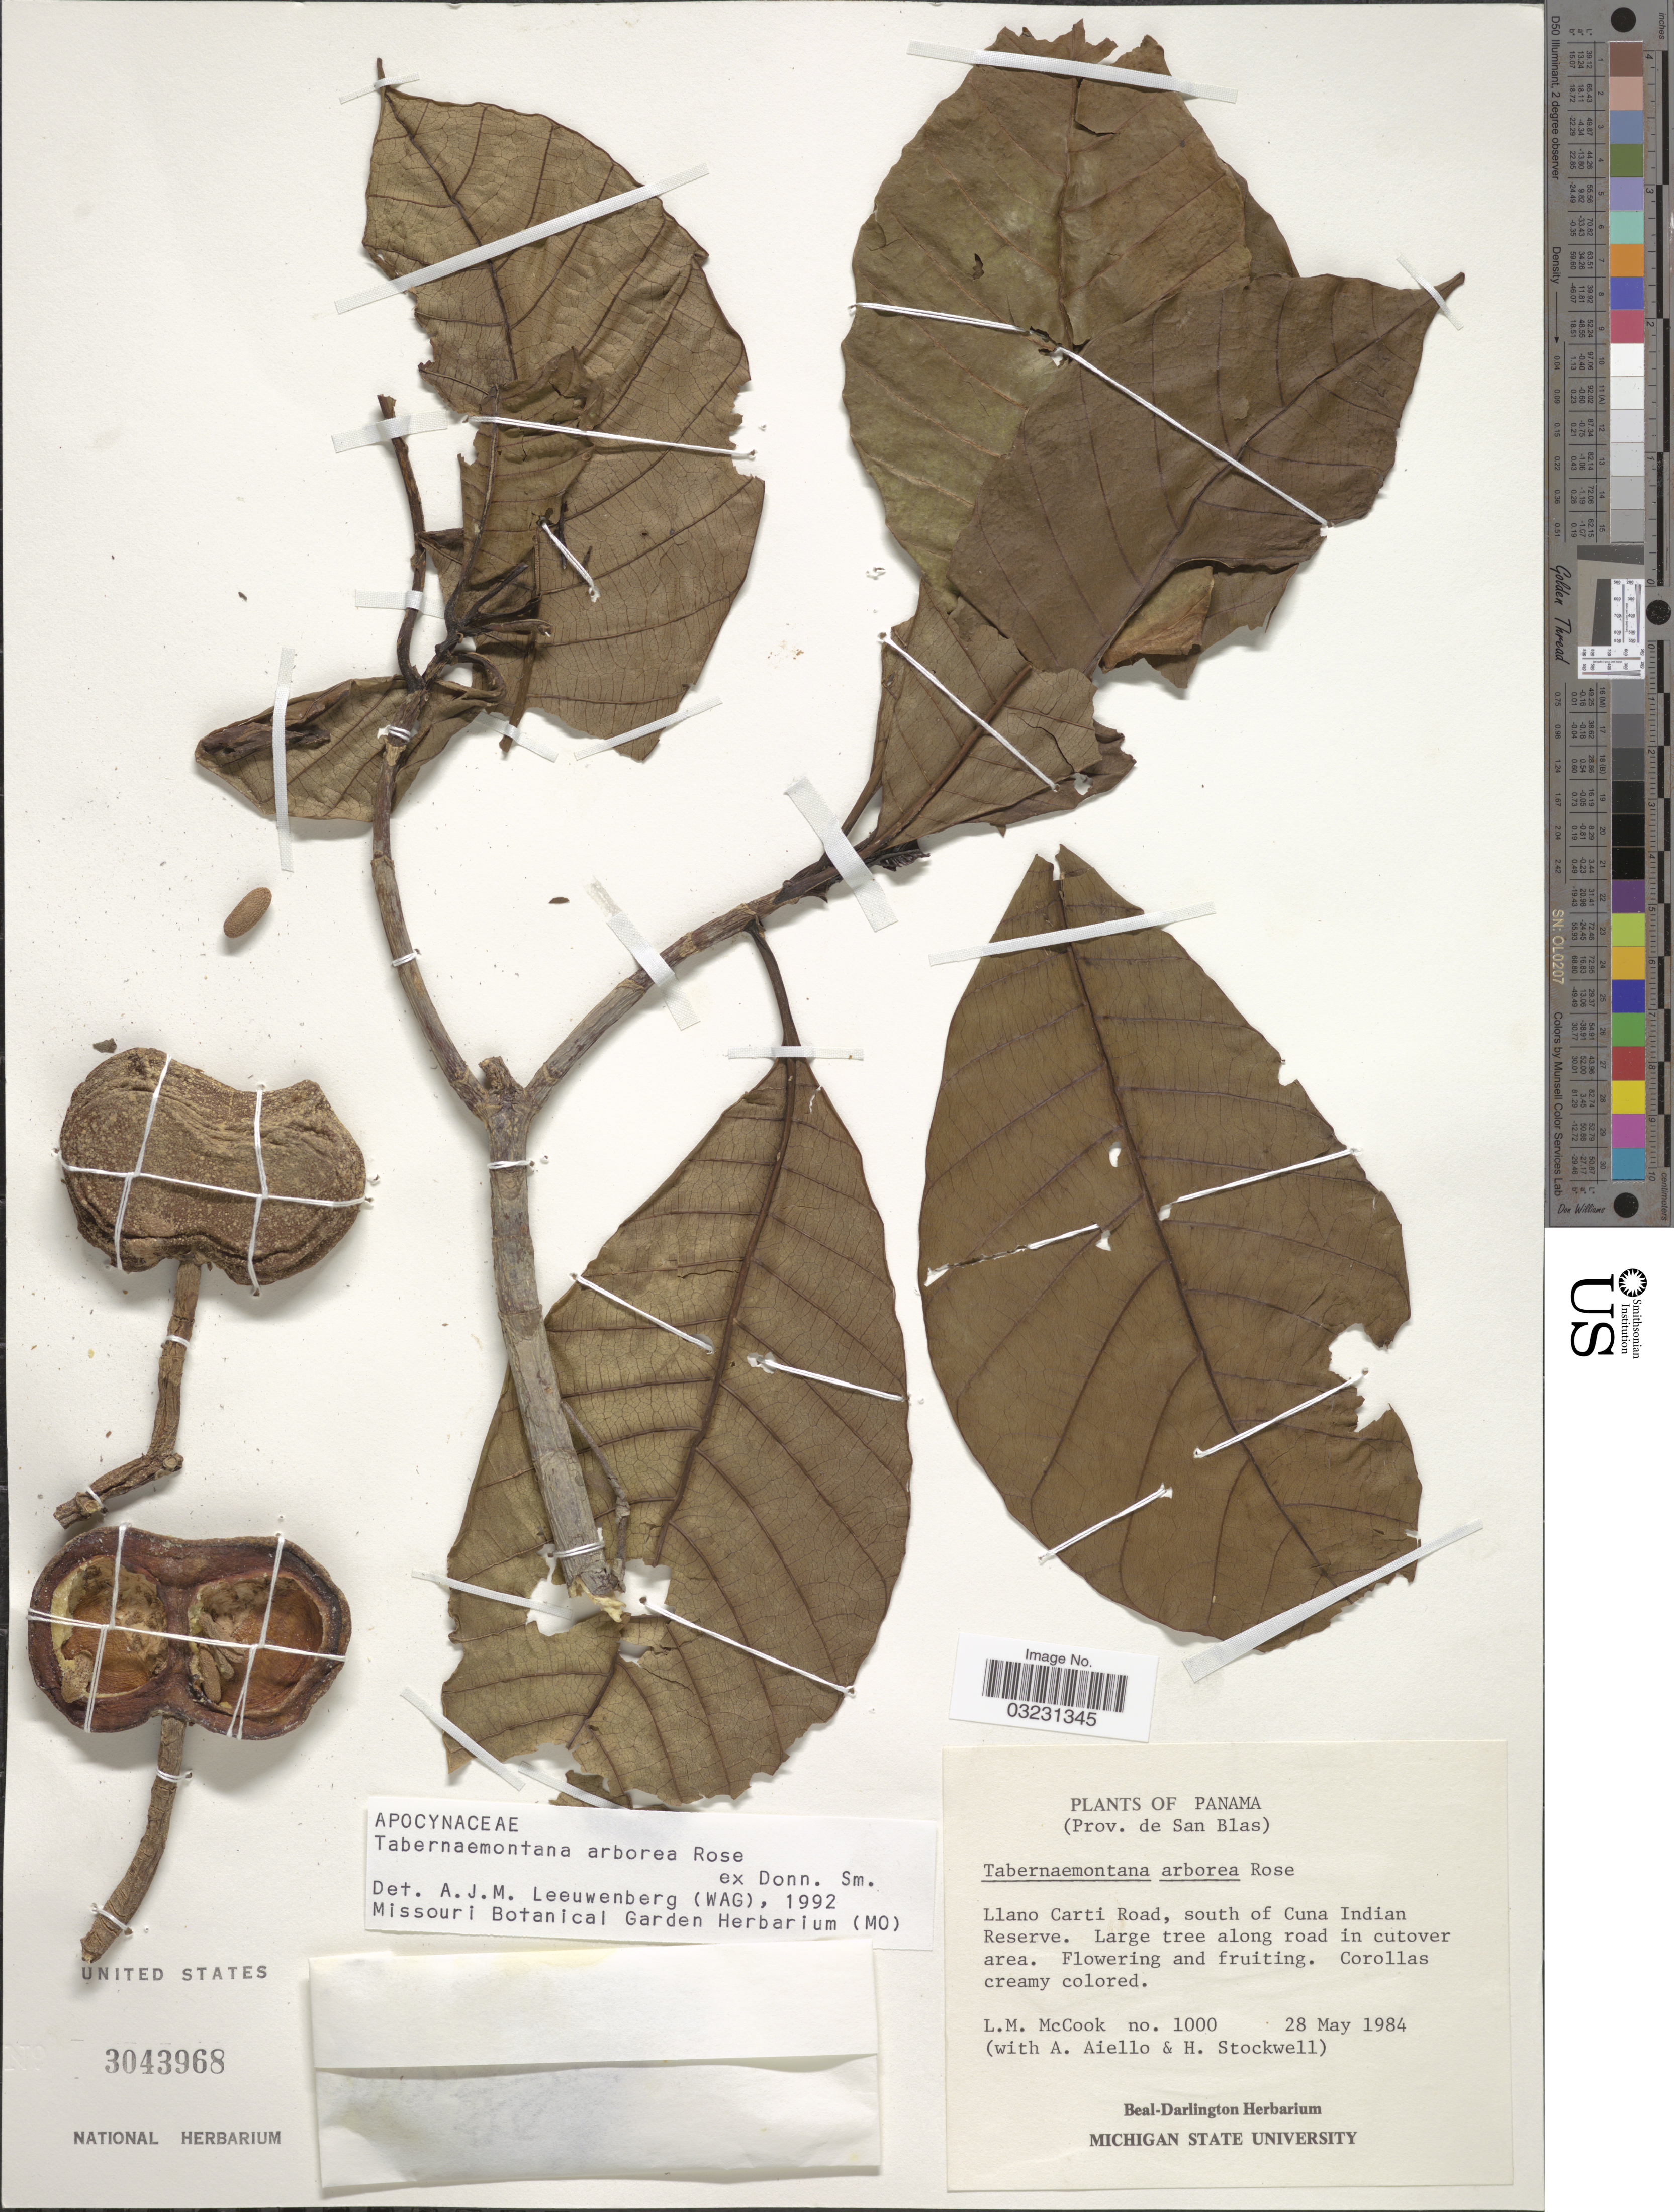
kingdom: Plantae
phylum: Tracheophyta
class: Magnoliopsida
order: Gentianales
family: Apocynaceae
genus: Tabernaemontana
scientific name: Tabernaemontana arborea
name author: Rose in Donn. Sm.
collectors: L. McCook, A. Aiello & H. Stockwell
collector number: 1000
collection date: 1984-05-28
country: Panama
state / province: Kuna Yala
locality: (Prov. de San Blas), Llano Carti Road, south of Cuna Indian Reserve.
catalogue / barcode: US 3043968